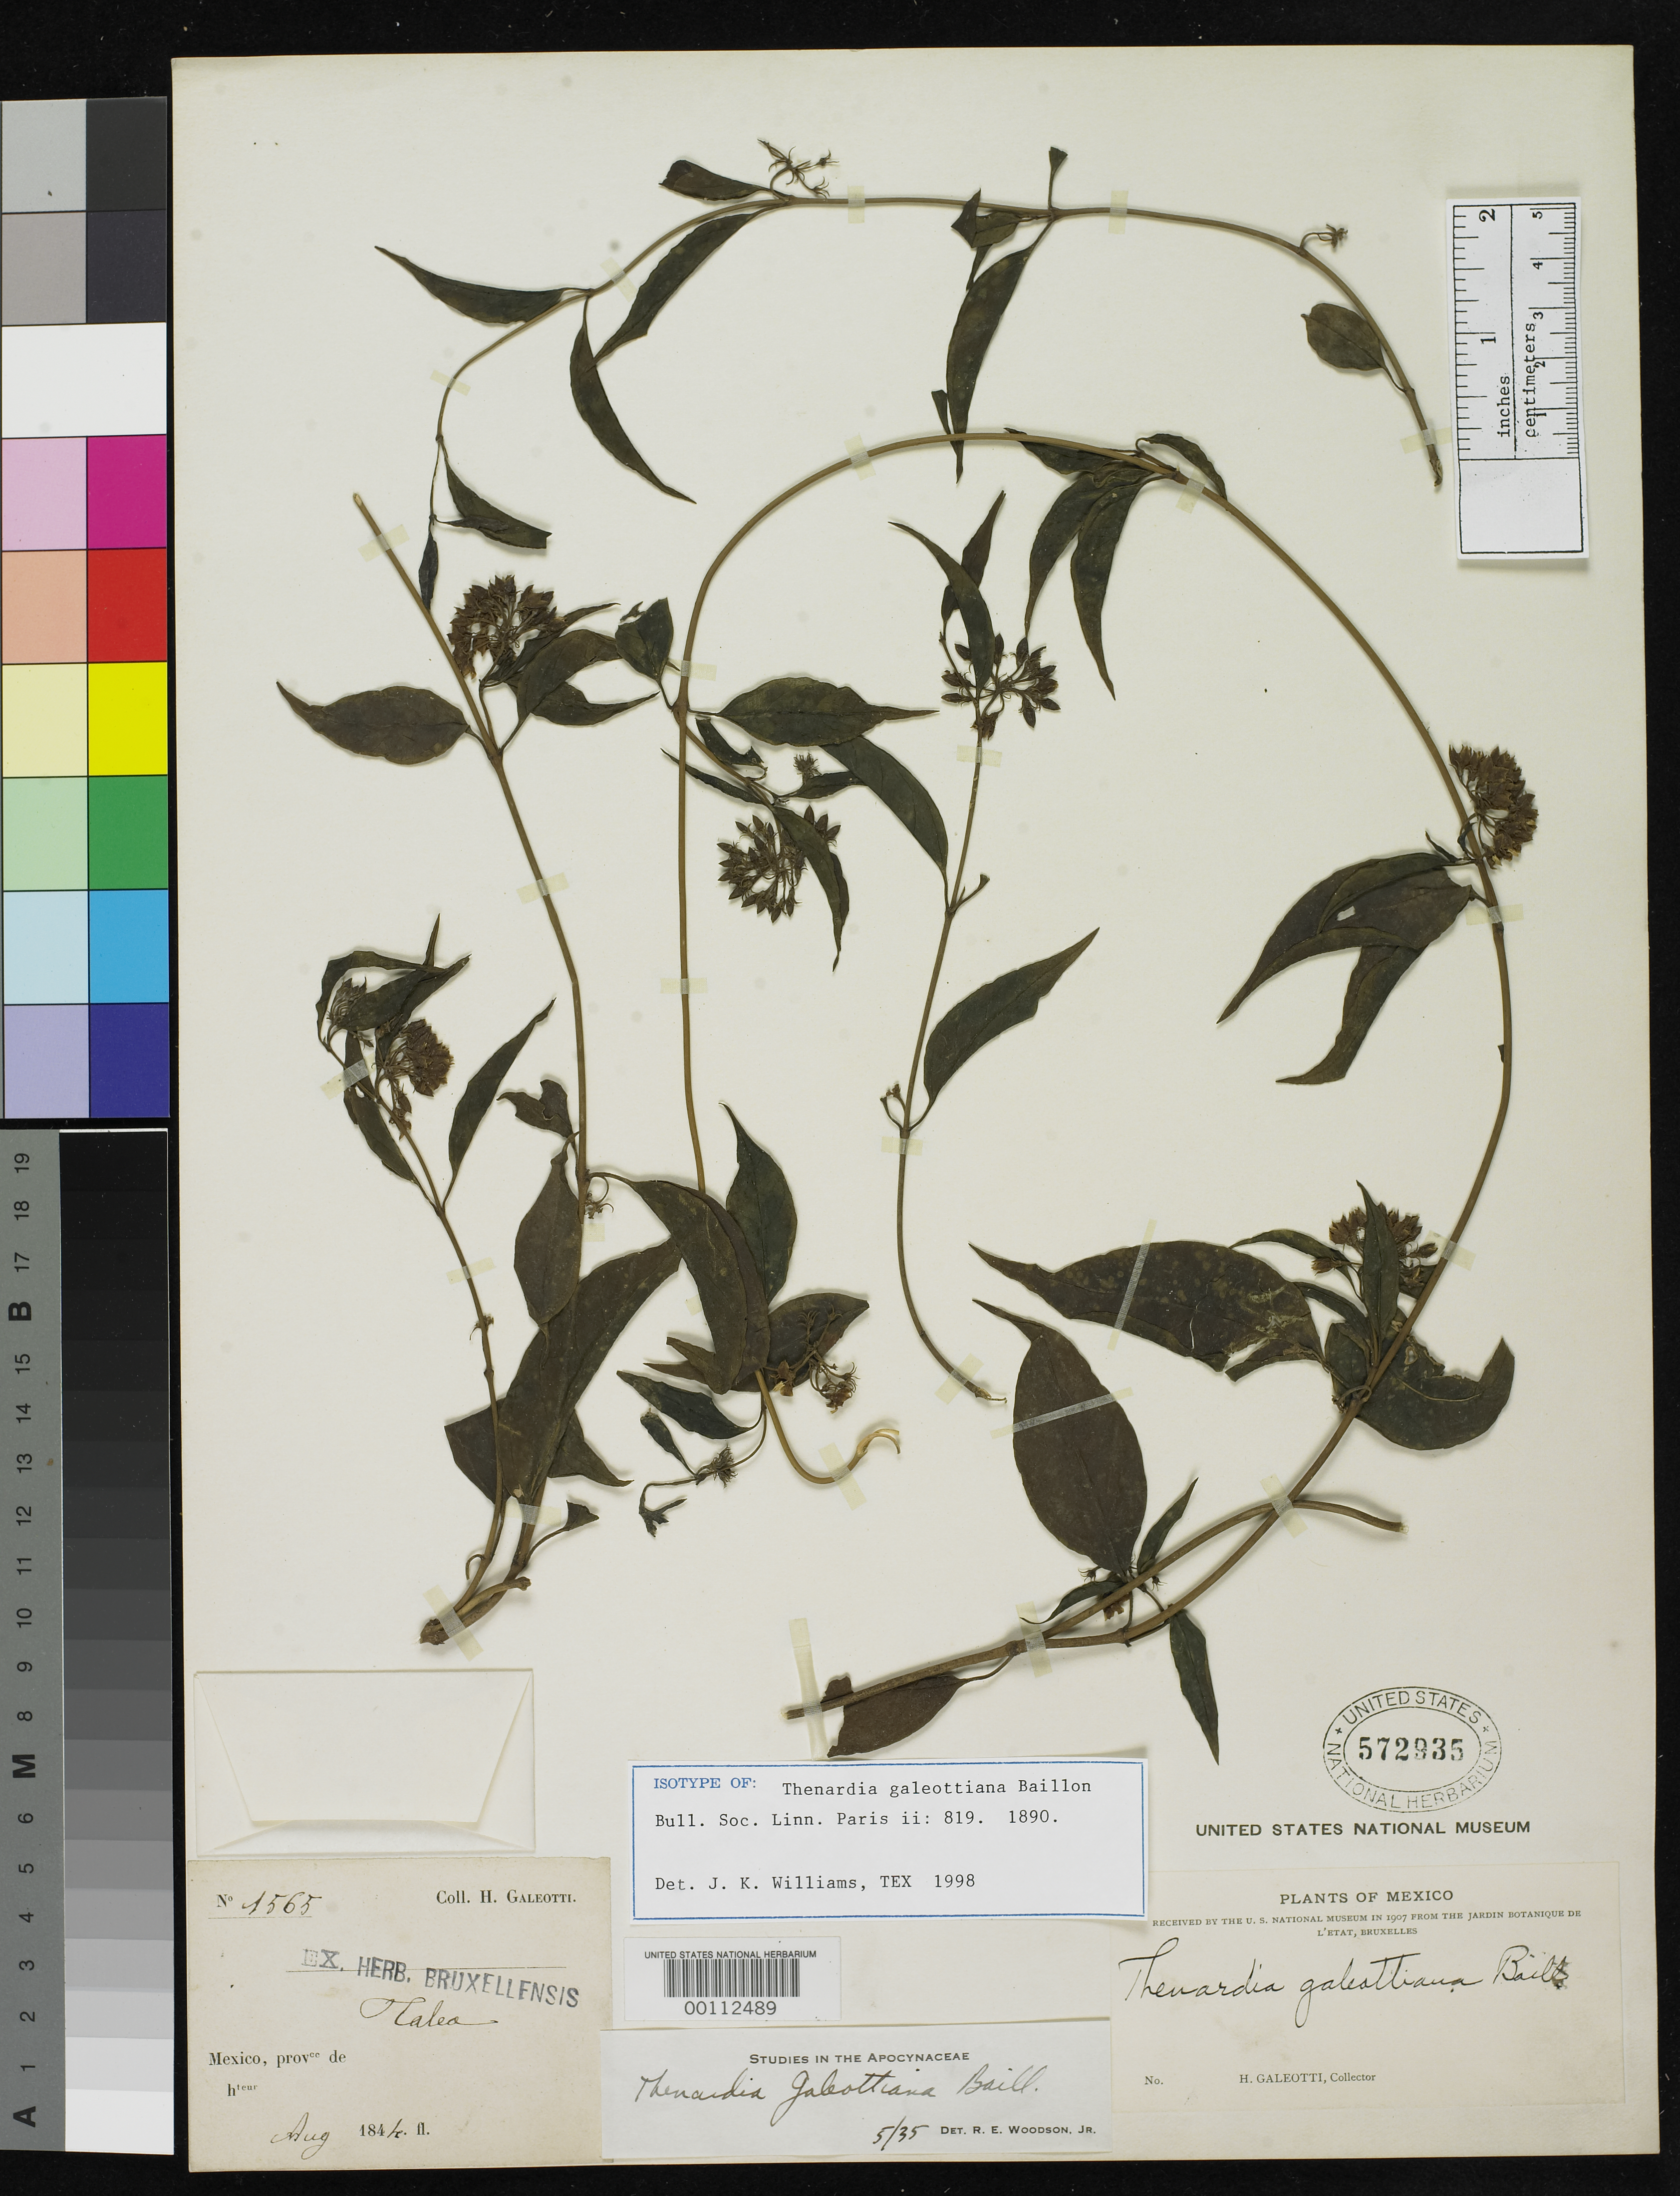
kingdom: Plantae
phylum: Tracheophyta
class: Magnoliopsida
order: Gentianales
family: Apocynaceae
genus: Thenardia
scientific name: Thenardia galeottiana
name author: Baill.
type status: Isotype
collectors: H. G. Galeotti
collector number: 1565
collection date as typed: Aug 1844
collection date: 1844-08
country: Mexico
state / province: Oaxaca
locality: Talea.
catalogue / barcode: US 572935